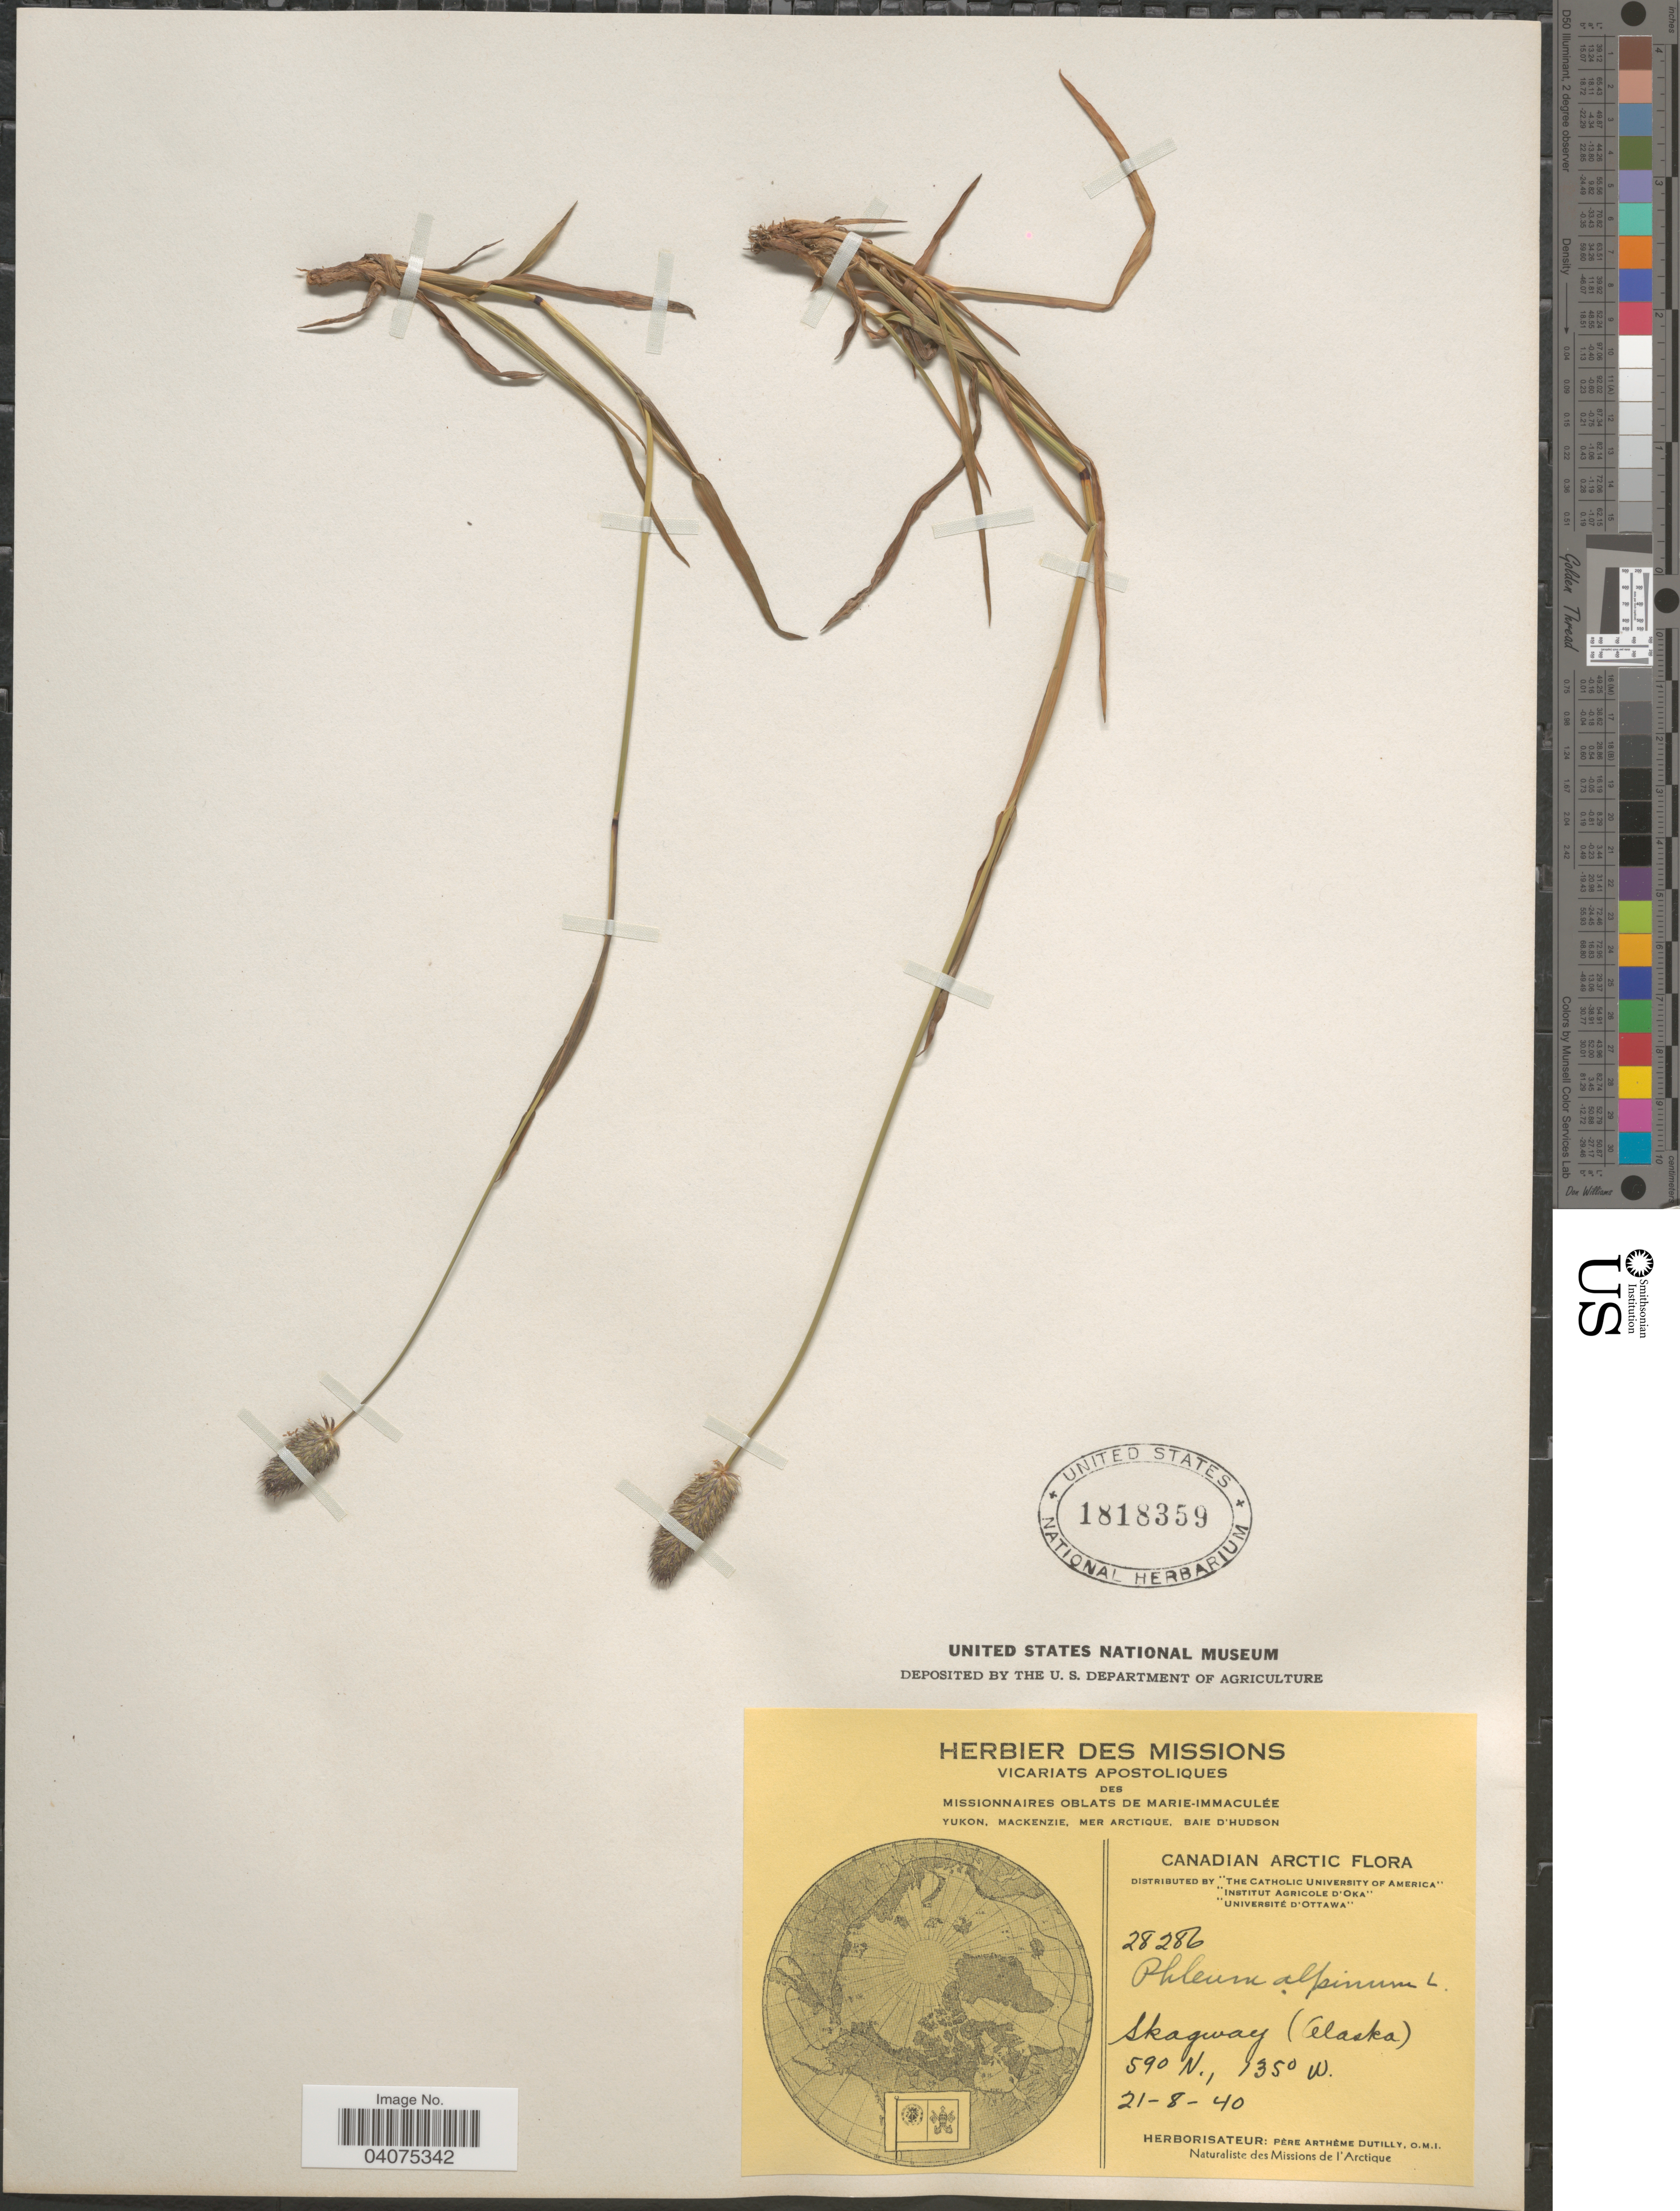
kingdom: Plantae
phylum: Tracheophyta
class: Liliopsida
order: Poales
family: Poaceae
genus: Phleum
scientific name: Phleum alpinum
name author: L.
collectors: P. Dutilly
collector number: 28286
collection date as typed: Transcribed d/m/y: 21/8/40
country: United States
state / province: Alaska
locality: Herbier des Missions. Canadian Arctic. Skagway.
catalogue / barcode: US 1818359